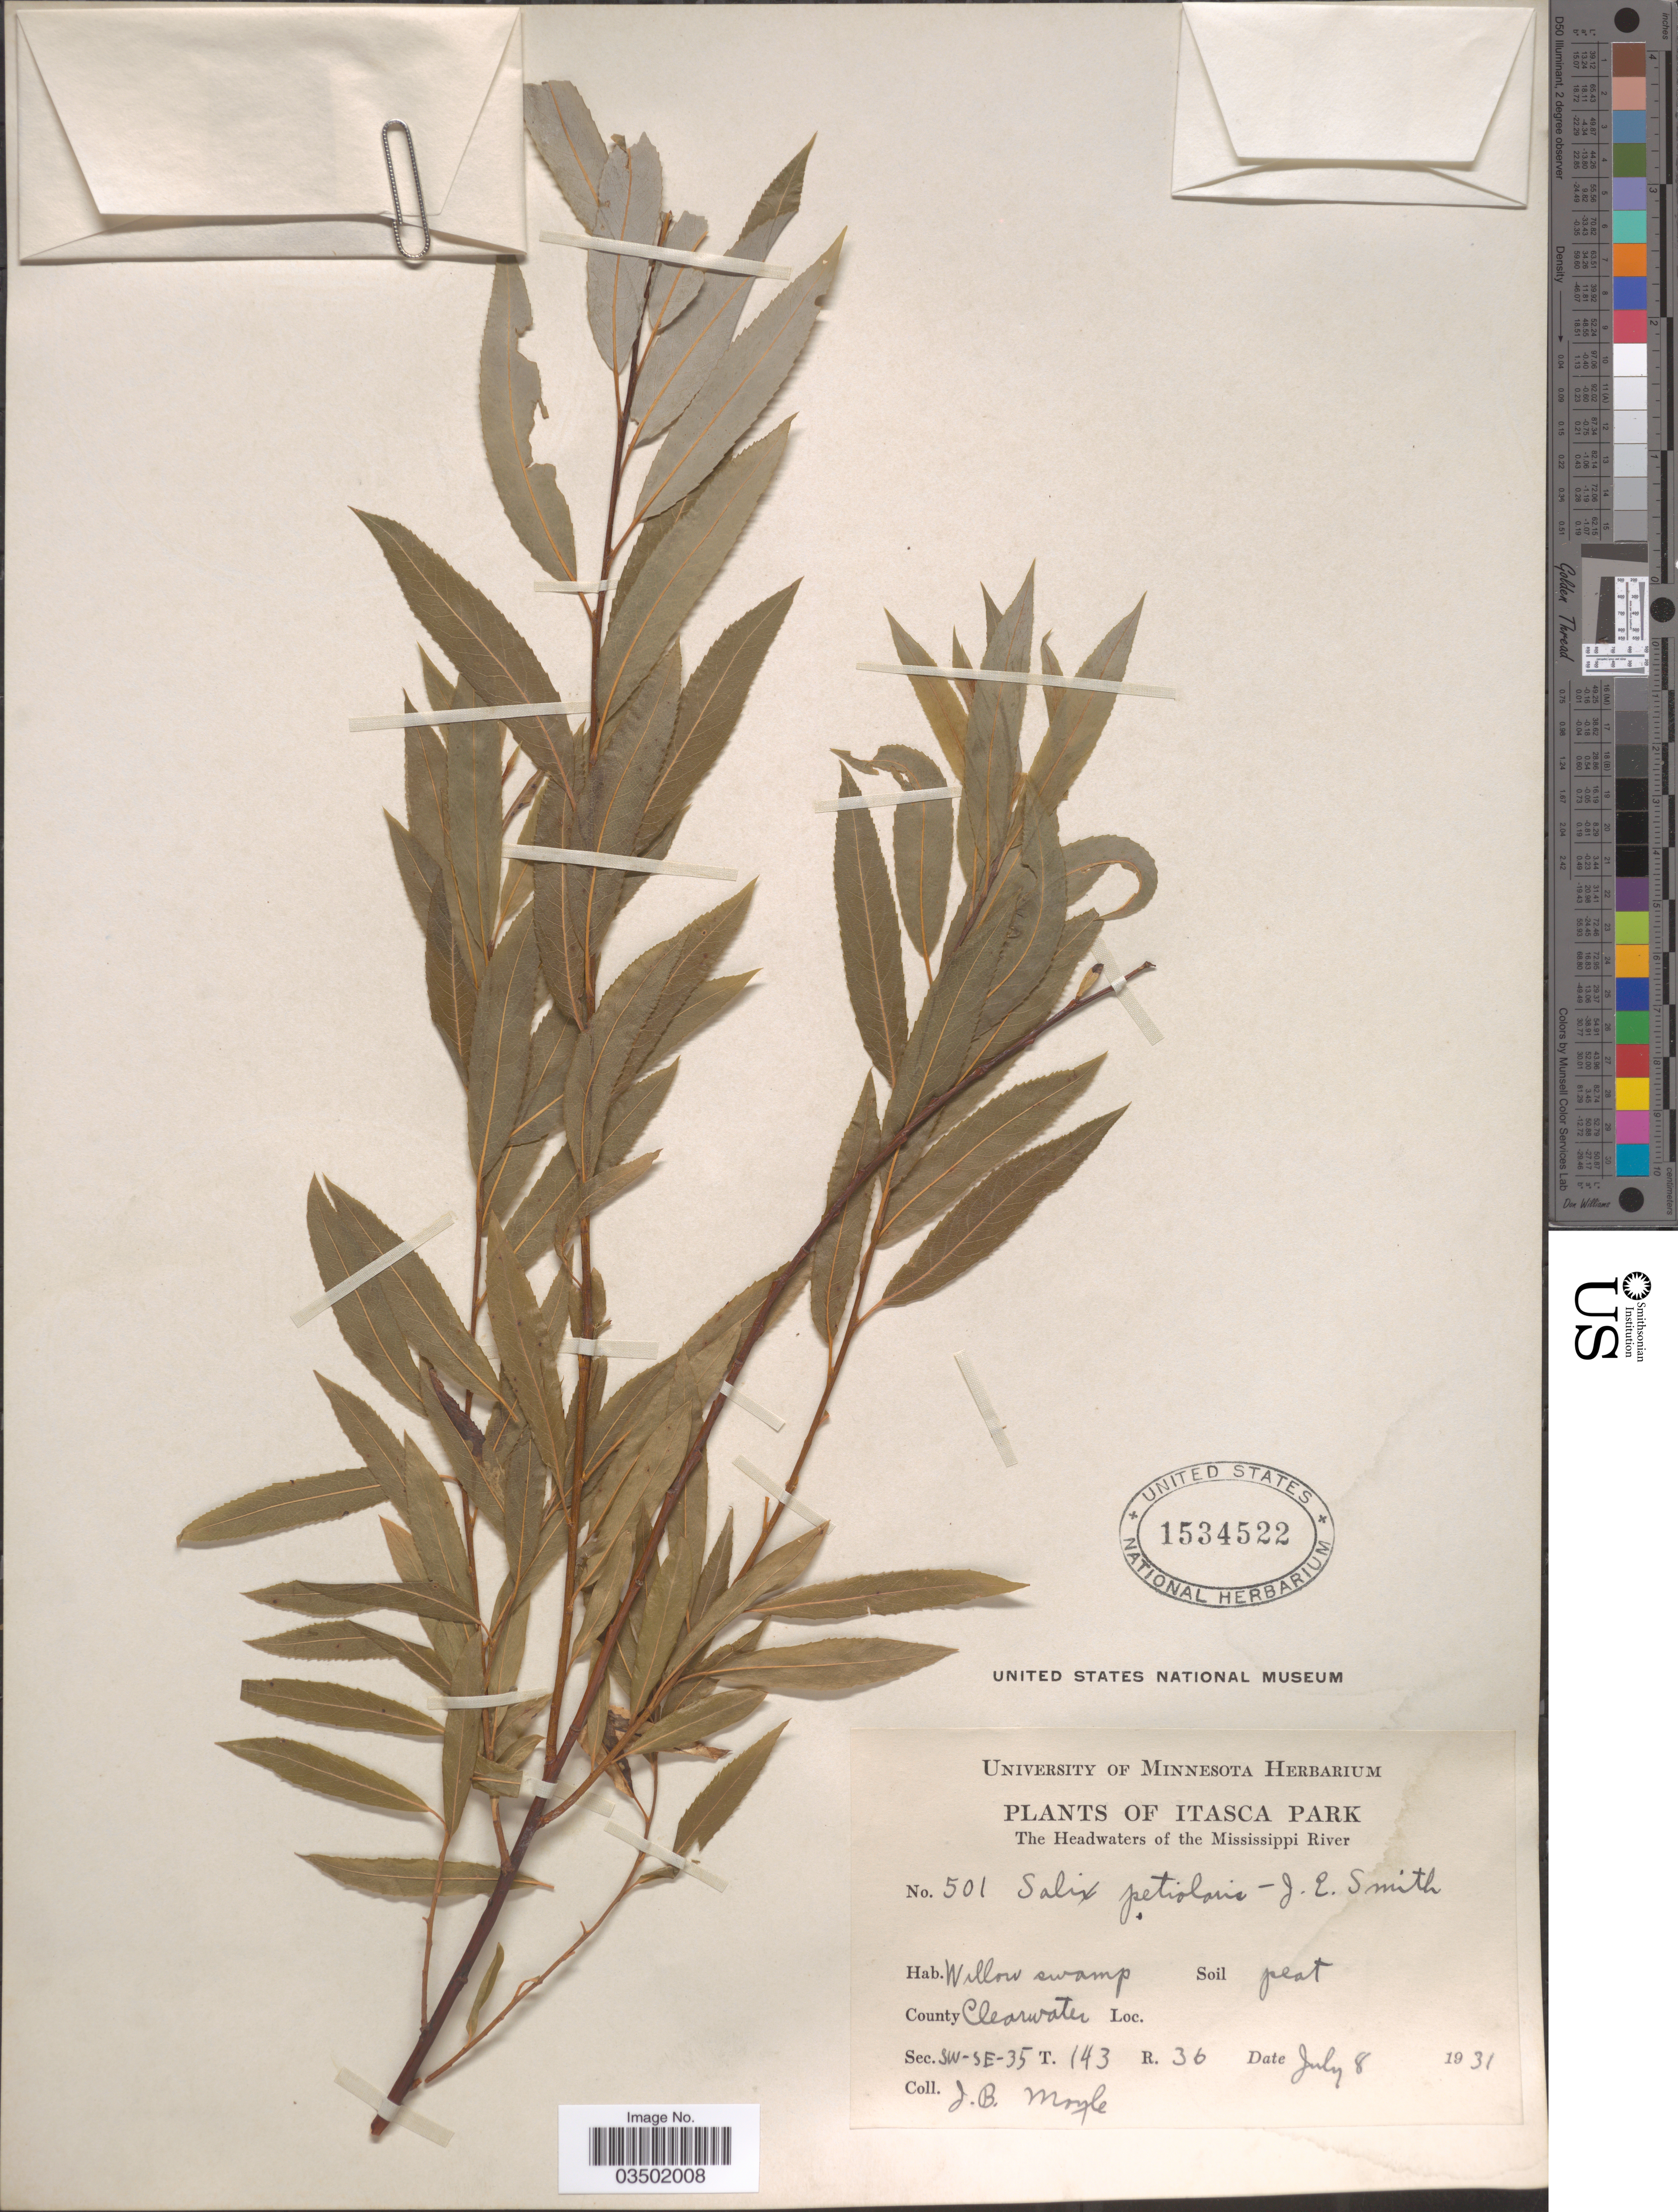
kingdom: Plantae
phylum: Tracheophyta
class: Magnoliopsida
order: Malpighiales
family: Salicaceae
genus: Salix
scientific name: Salix petiolaris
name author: Sm.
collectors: J. Moyle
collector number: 501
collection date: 1931-07-08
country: United States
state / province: Minnesota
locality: Itasca Park. The Headwaters of the Mississippi River. County Clearwater Sec. SW-SE-35 T. 143 R. 36.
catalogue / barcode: US 1534522